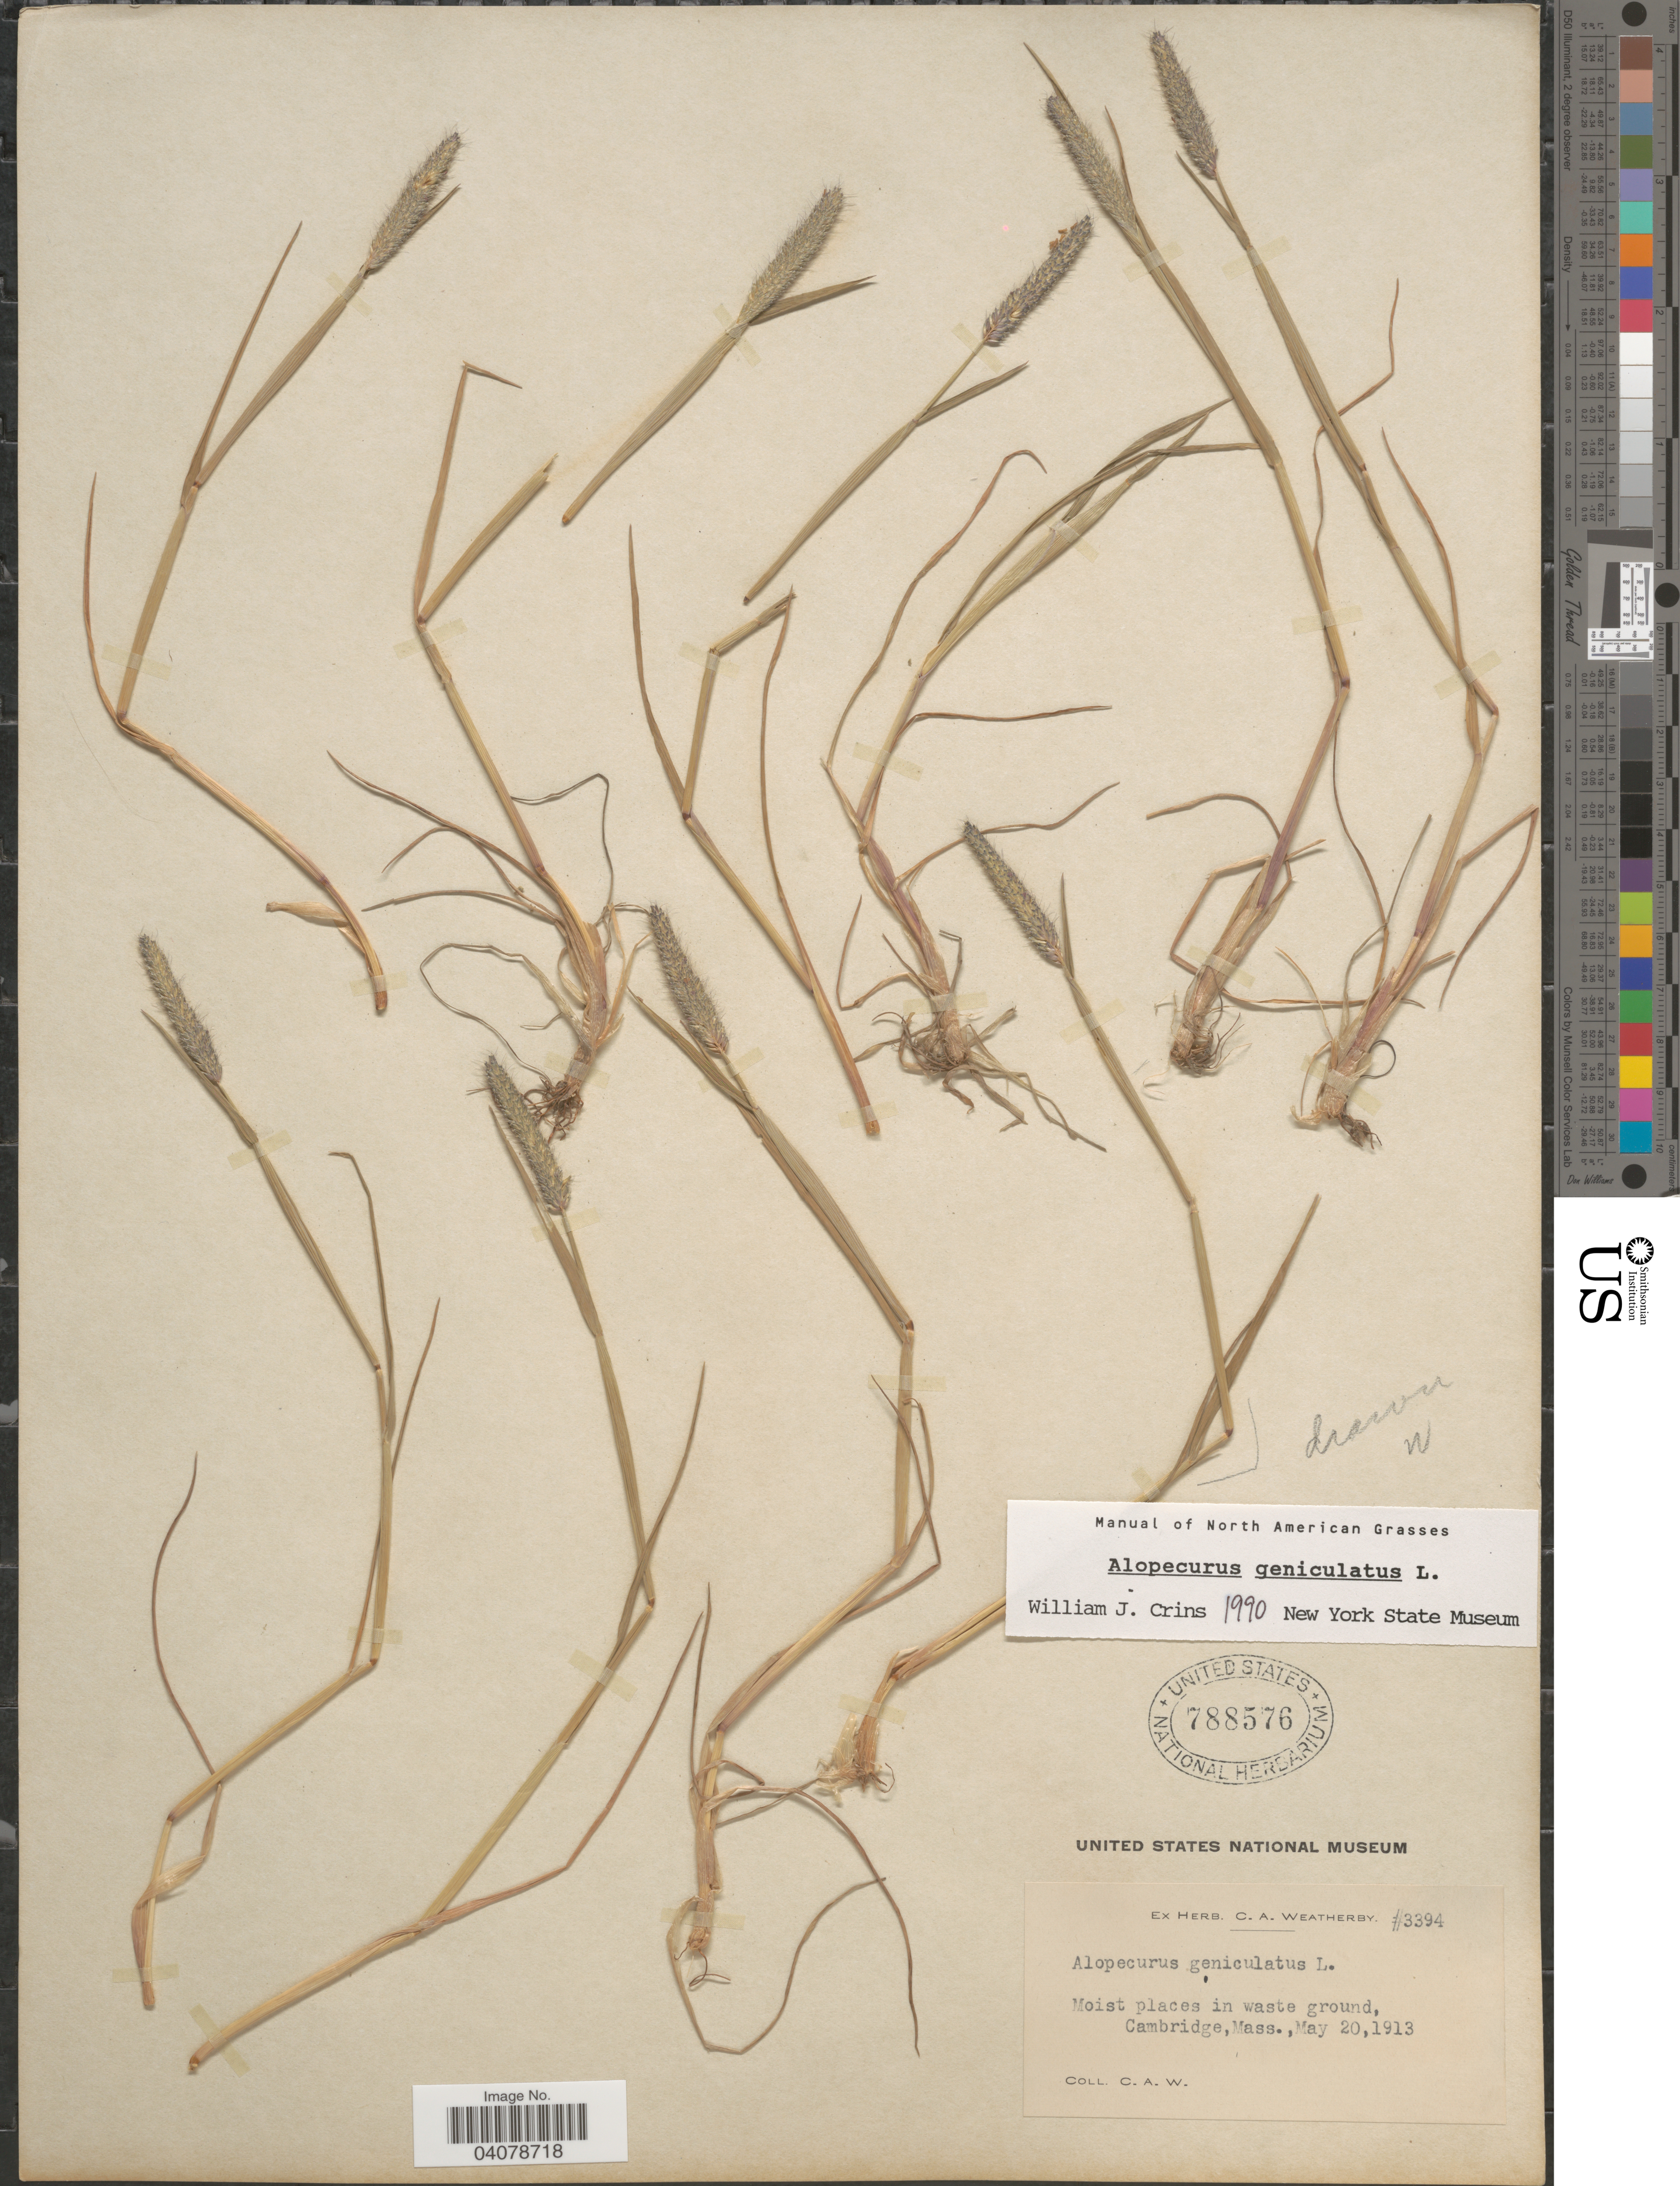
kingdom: Plantae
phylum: Tracheophyta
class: Liliopsida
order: Poales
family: Poaceae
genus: Alopecurus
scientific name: Alopecurus geniculatus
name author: L.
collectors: C. A. Weatherby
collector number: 3394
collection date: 1913-05-20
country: United States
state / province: Massachusetts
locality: Cambridge.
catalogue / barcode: US 788576